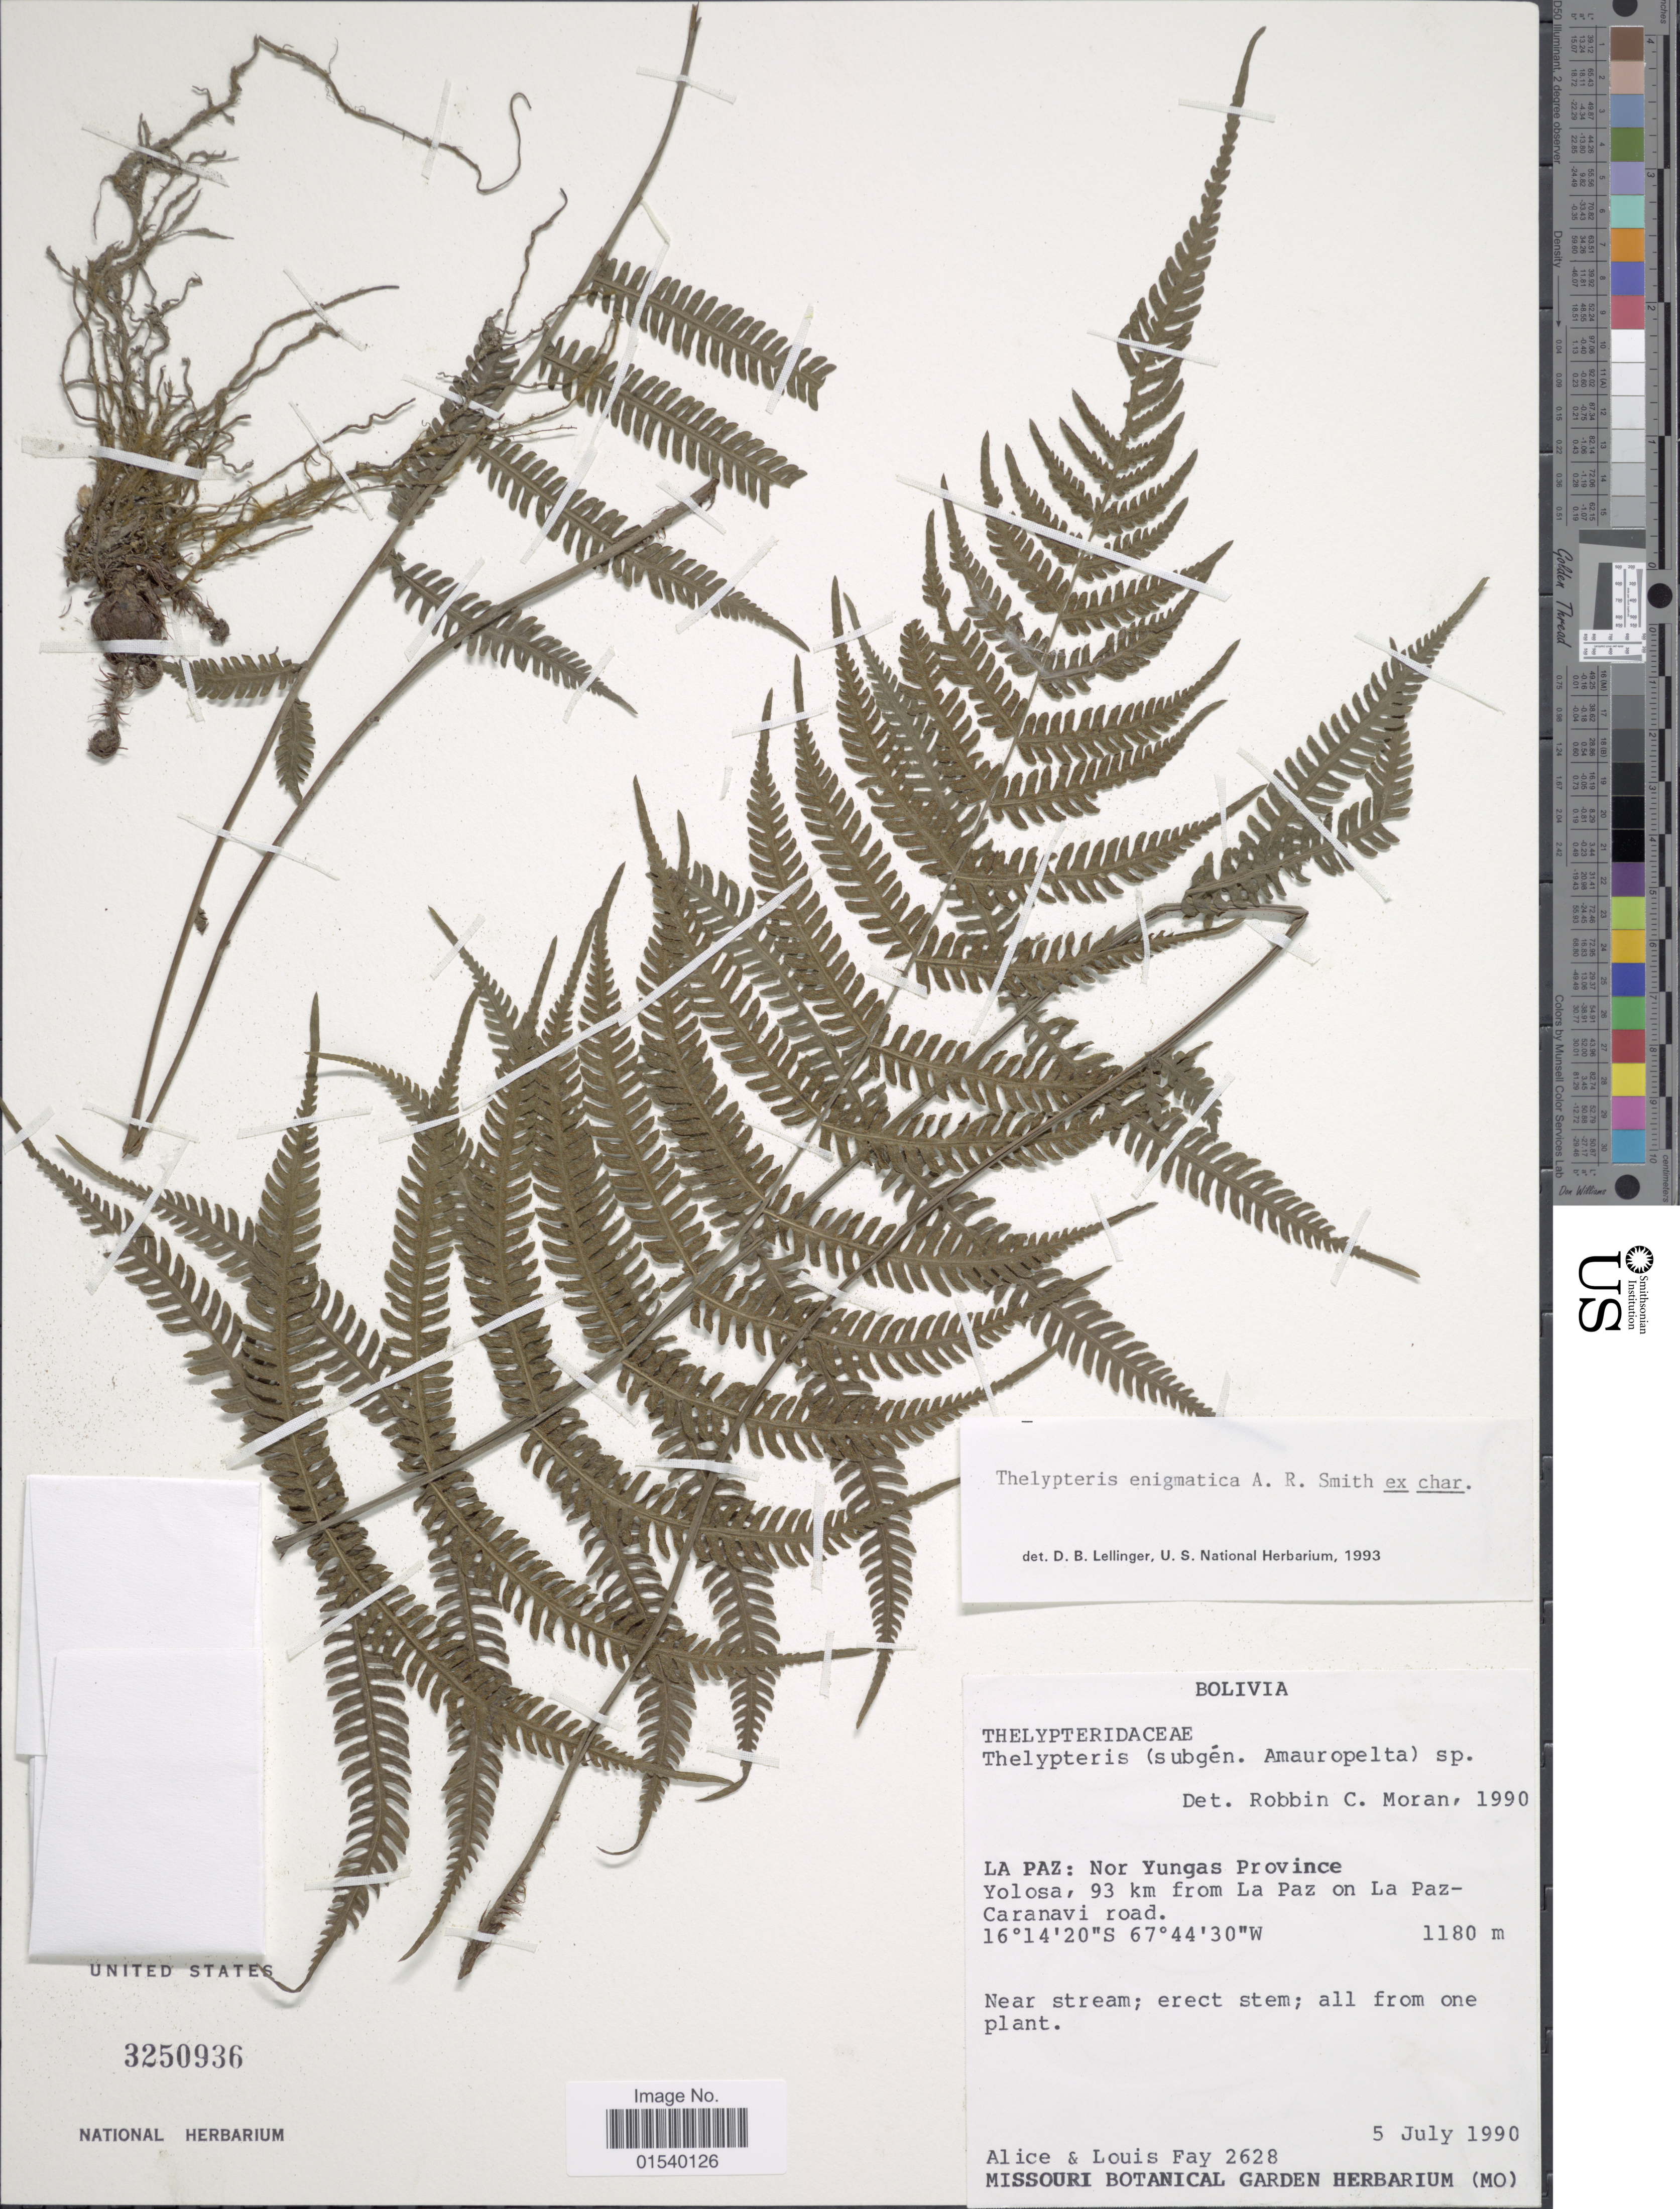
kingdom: Plantae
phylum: Tracheophyta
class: Polypodiopsida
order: Polypodiales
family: Thelypteridaceae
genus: Amauropelta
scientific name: Amauropelta enigmatica (A.R. Sm.) comb. nov., ined. 2015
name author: (A.R. Sm.)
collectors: A. Fay & L. Fay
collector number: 2628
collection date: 1990-07-05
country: Bolivia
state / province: La Paz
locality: Nor Yungas Yolosa, 93 km from La Paz on La Paz-Caranavi road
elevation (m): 1180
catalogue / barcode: US 3250936